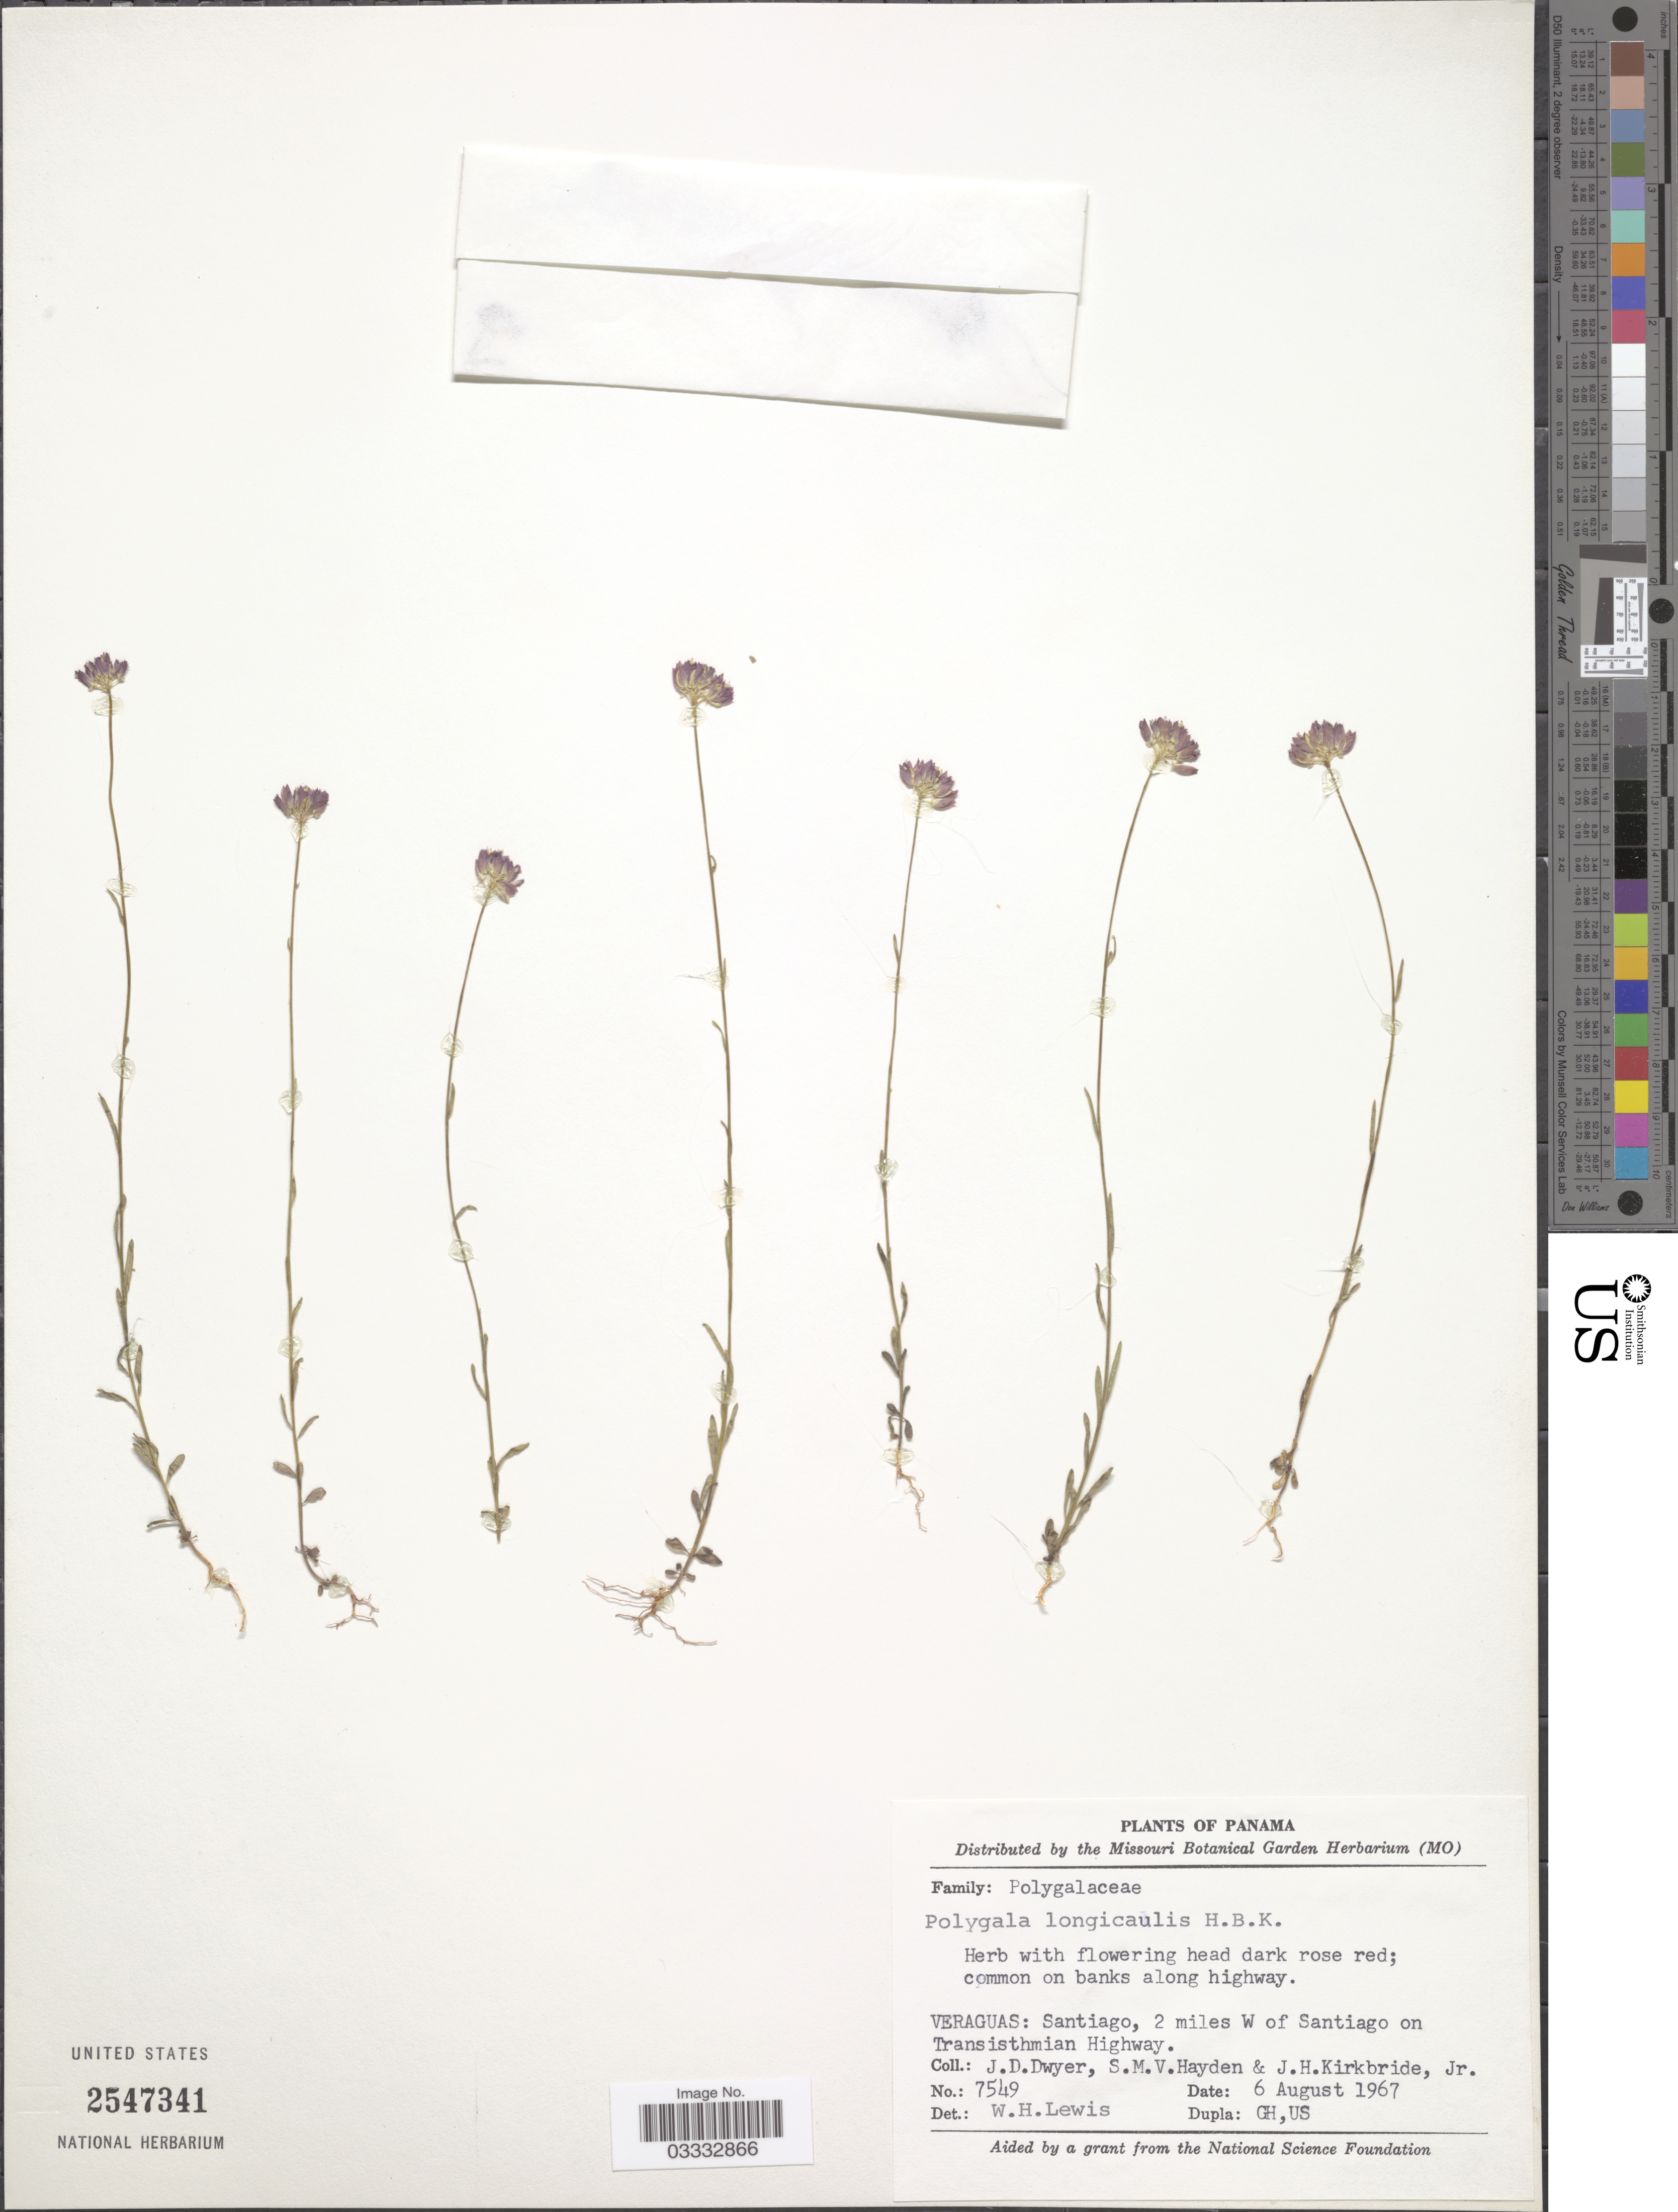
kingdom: Plantae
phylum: Tracheophyta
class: Magnoliopsida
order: Fabales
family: Polygalaceae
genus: Polygala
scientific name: Polygala longicaulis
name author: Kunth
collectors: J. D. Dwyer, S. M. Hayden & J. H. Kirkbride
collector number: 7549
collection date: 1967-08-06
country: Panama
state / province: Veraguas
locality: Santiago, 2 miles W of Santiago on Transisthmian Highway.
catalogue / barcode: US 2547341